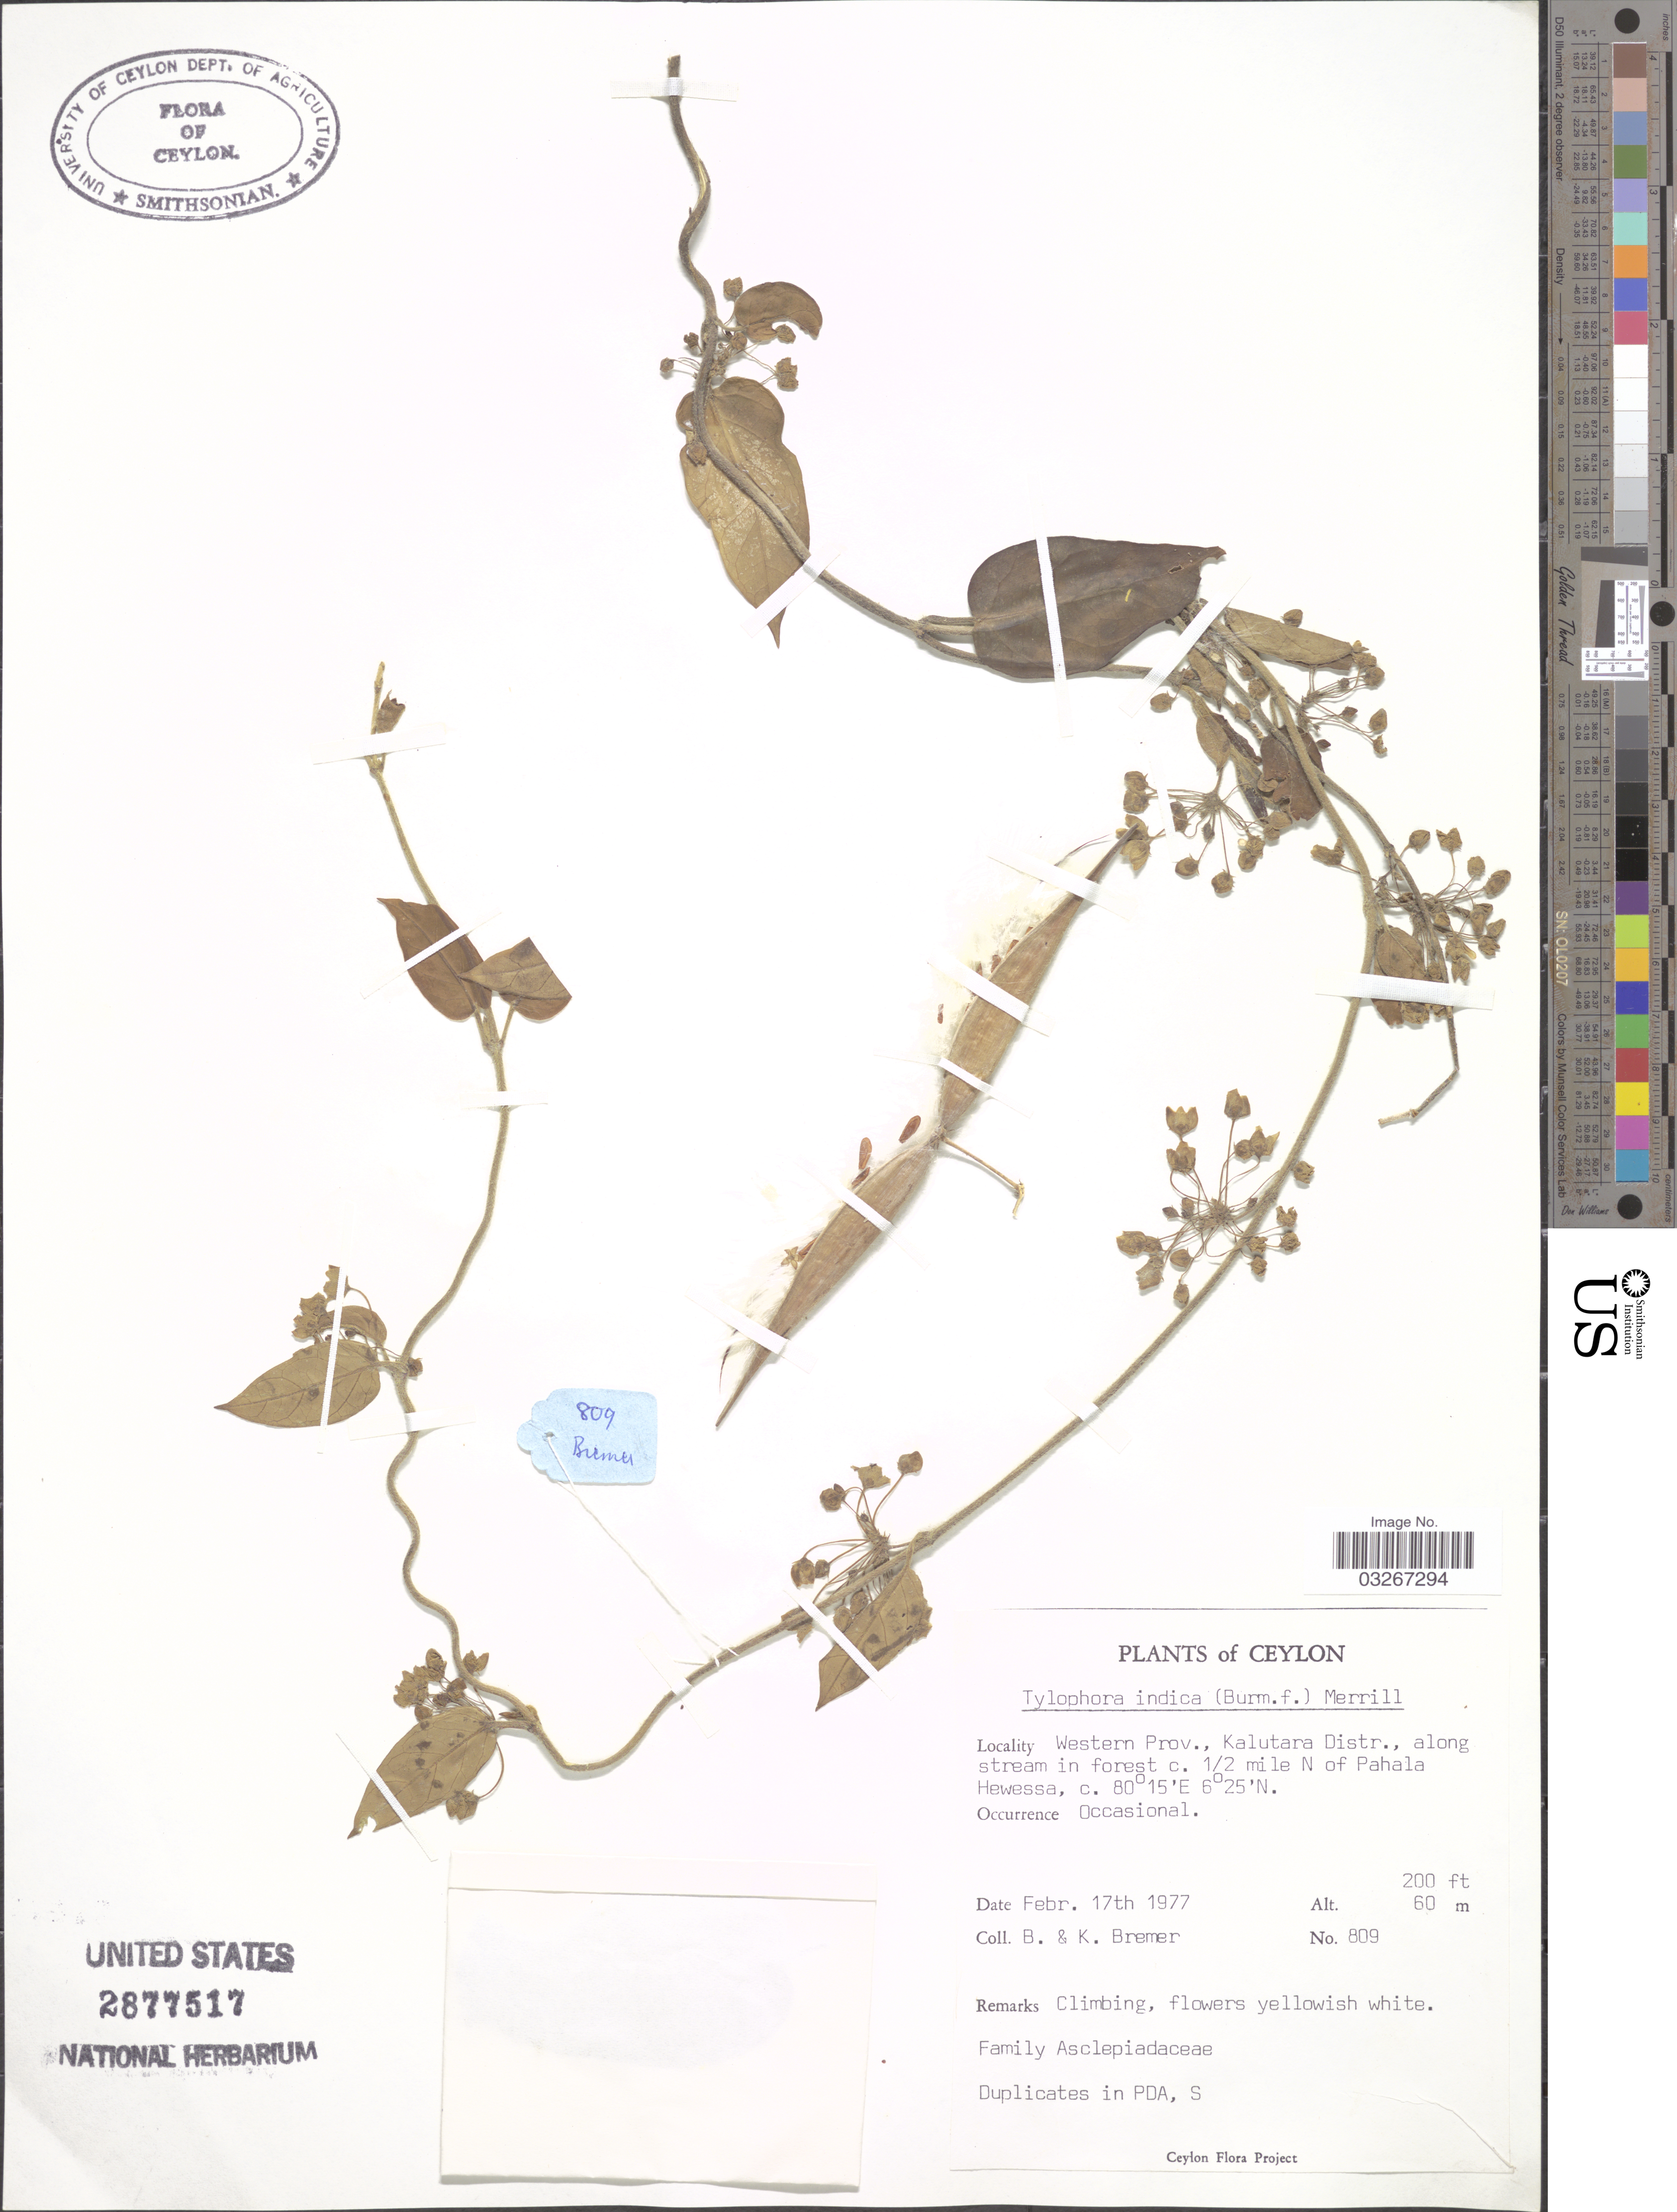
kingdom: Plantae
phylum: Tracheophyta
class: Magnoliopsida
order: Gentianales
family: Apocynaceae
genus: Tylophora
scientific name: Tylophora indica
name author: Merr.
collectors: B. Bremer & K. Bremer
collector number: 809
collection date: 1977-02-17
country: Sri Lanka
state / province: Western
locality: Ceylon. Kalutara Distr., along stream in forest c. 1/2 mile N of Pahala Hewessa.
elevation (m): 61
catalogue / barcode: US 2877517